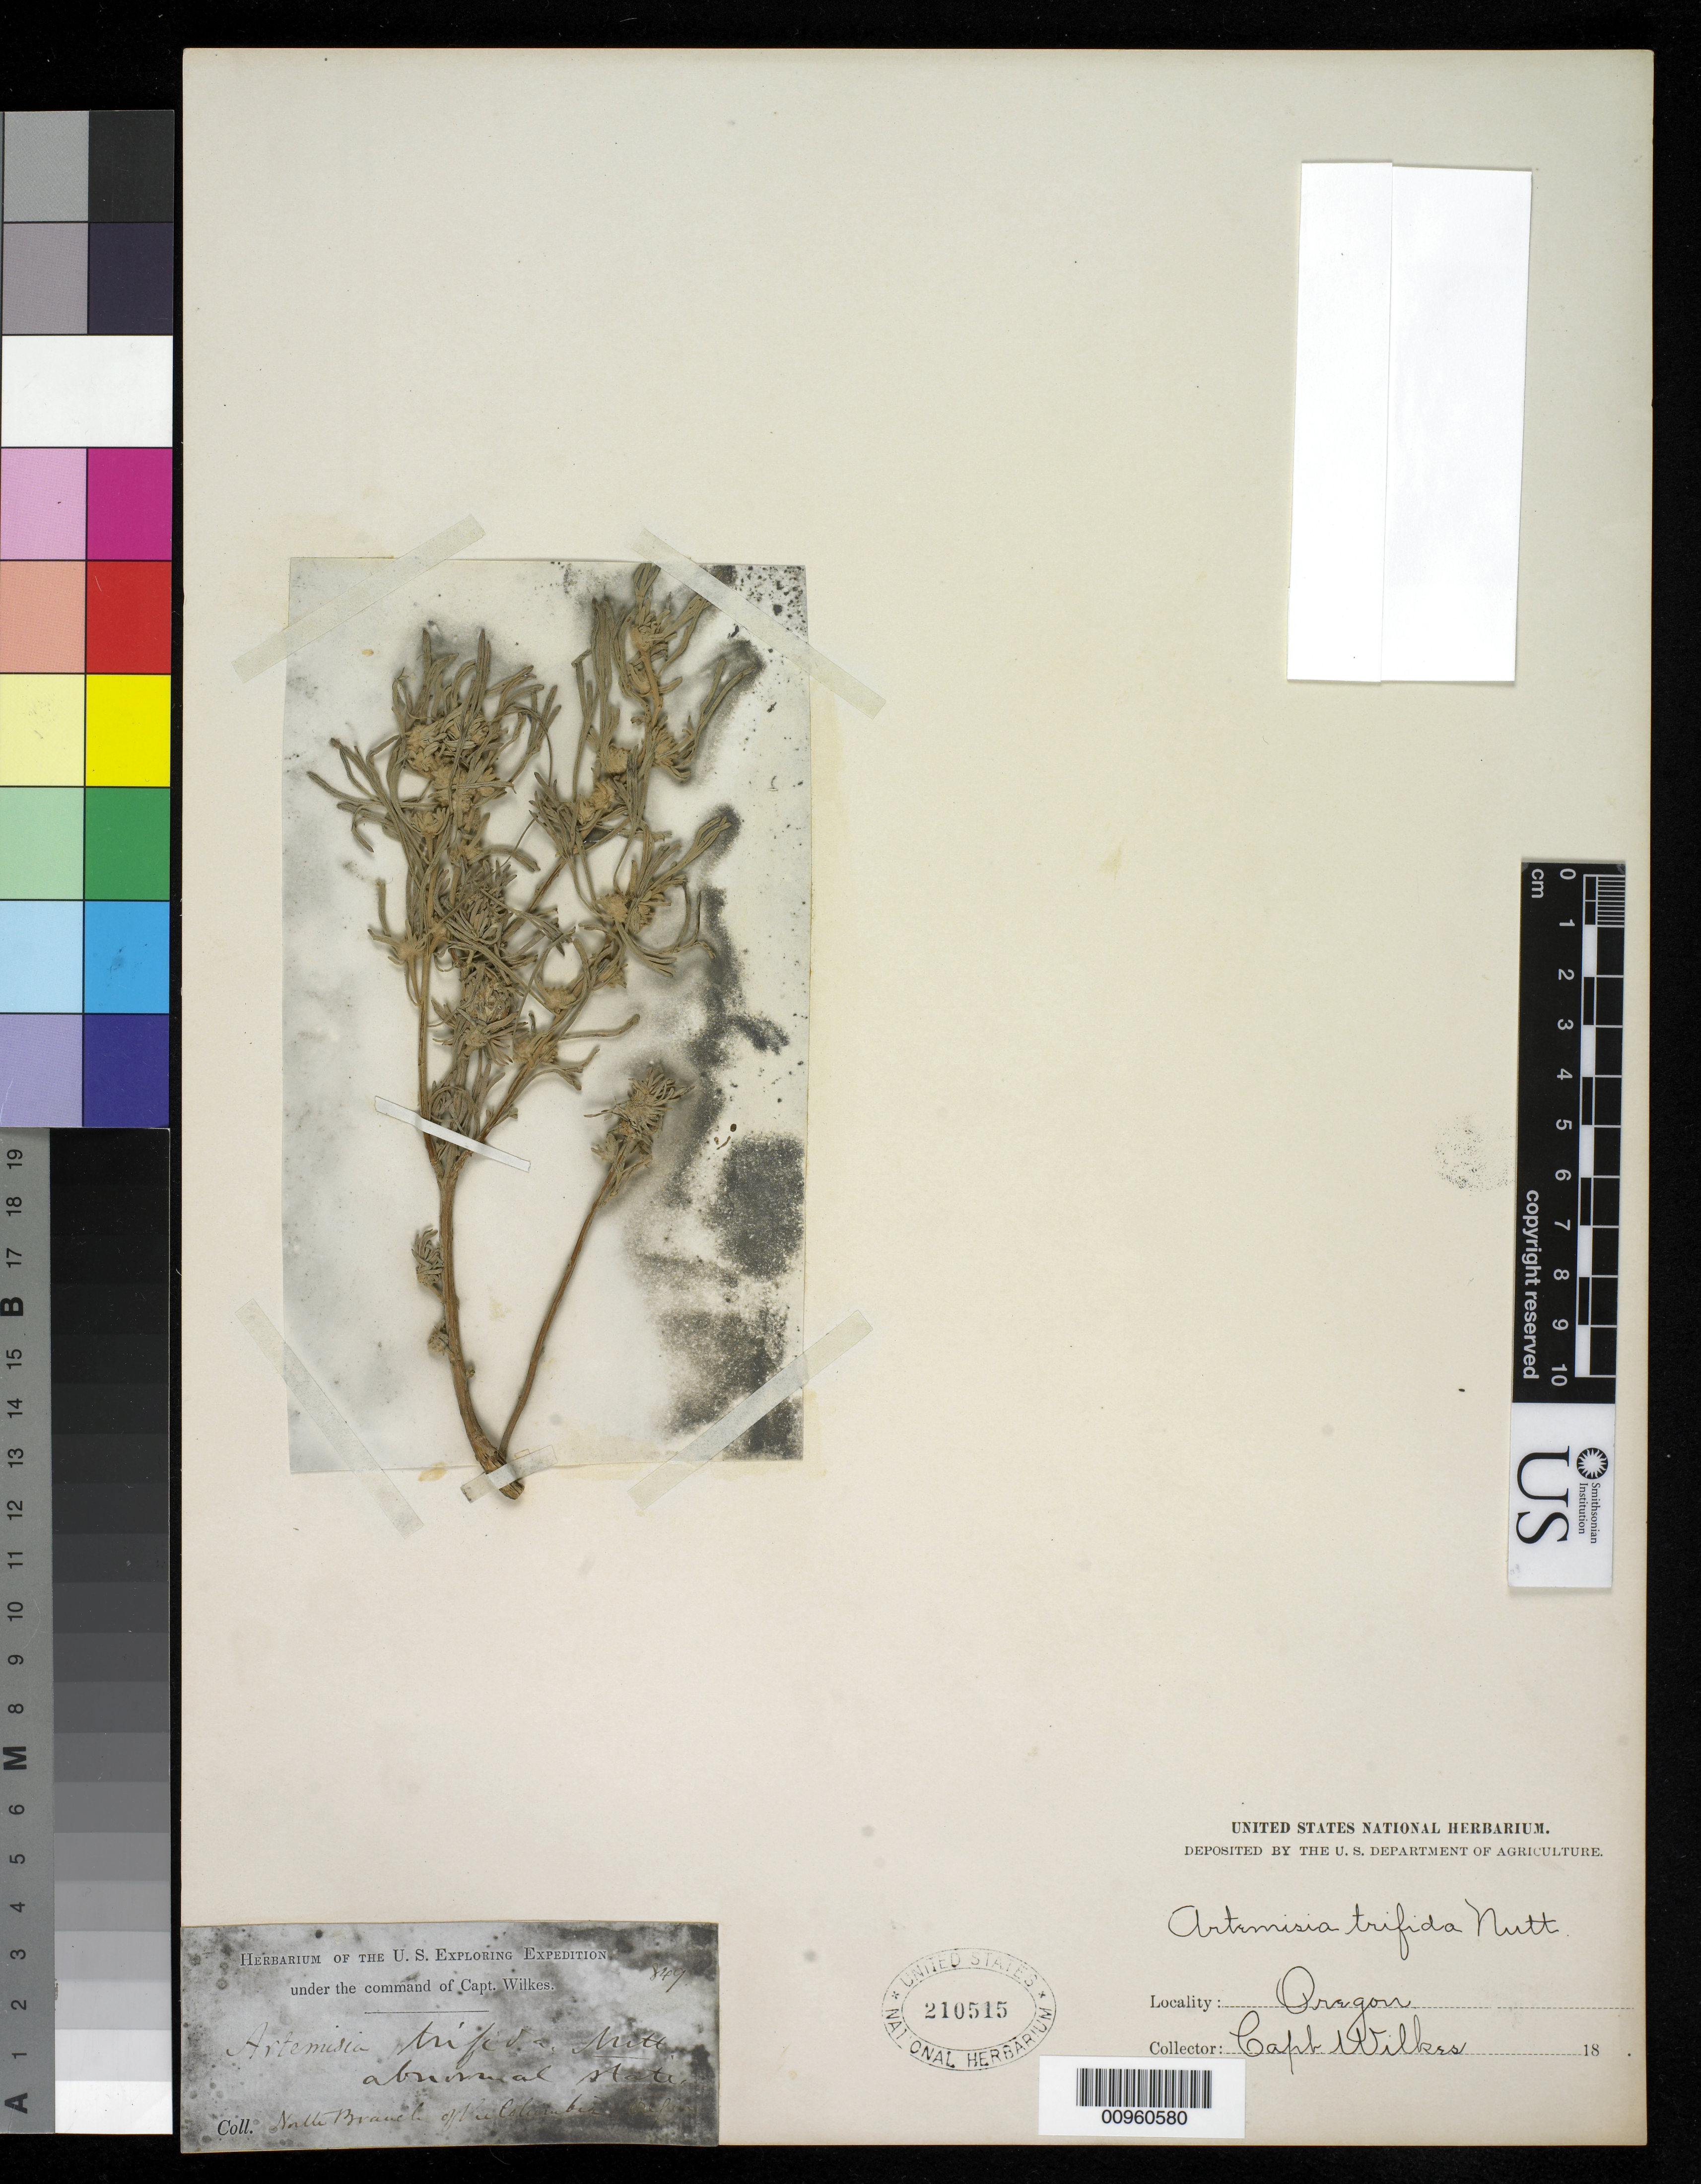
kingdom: Plantae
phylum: Tracheophyta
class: Magnoliopsida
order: Asterales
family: Asteraceae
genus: Artemisia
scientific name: Artemisia tridentata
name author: Nutt.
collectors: Wilkes Explor. Exped.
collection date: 1838/1842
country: United States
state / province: Oregon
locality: North Branch of Columbia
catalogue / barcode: US 210515